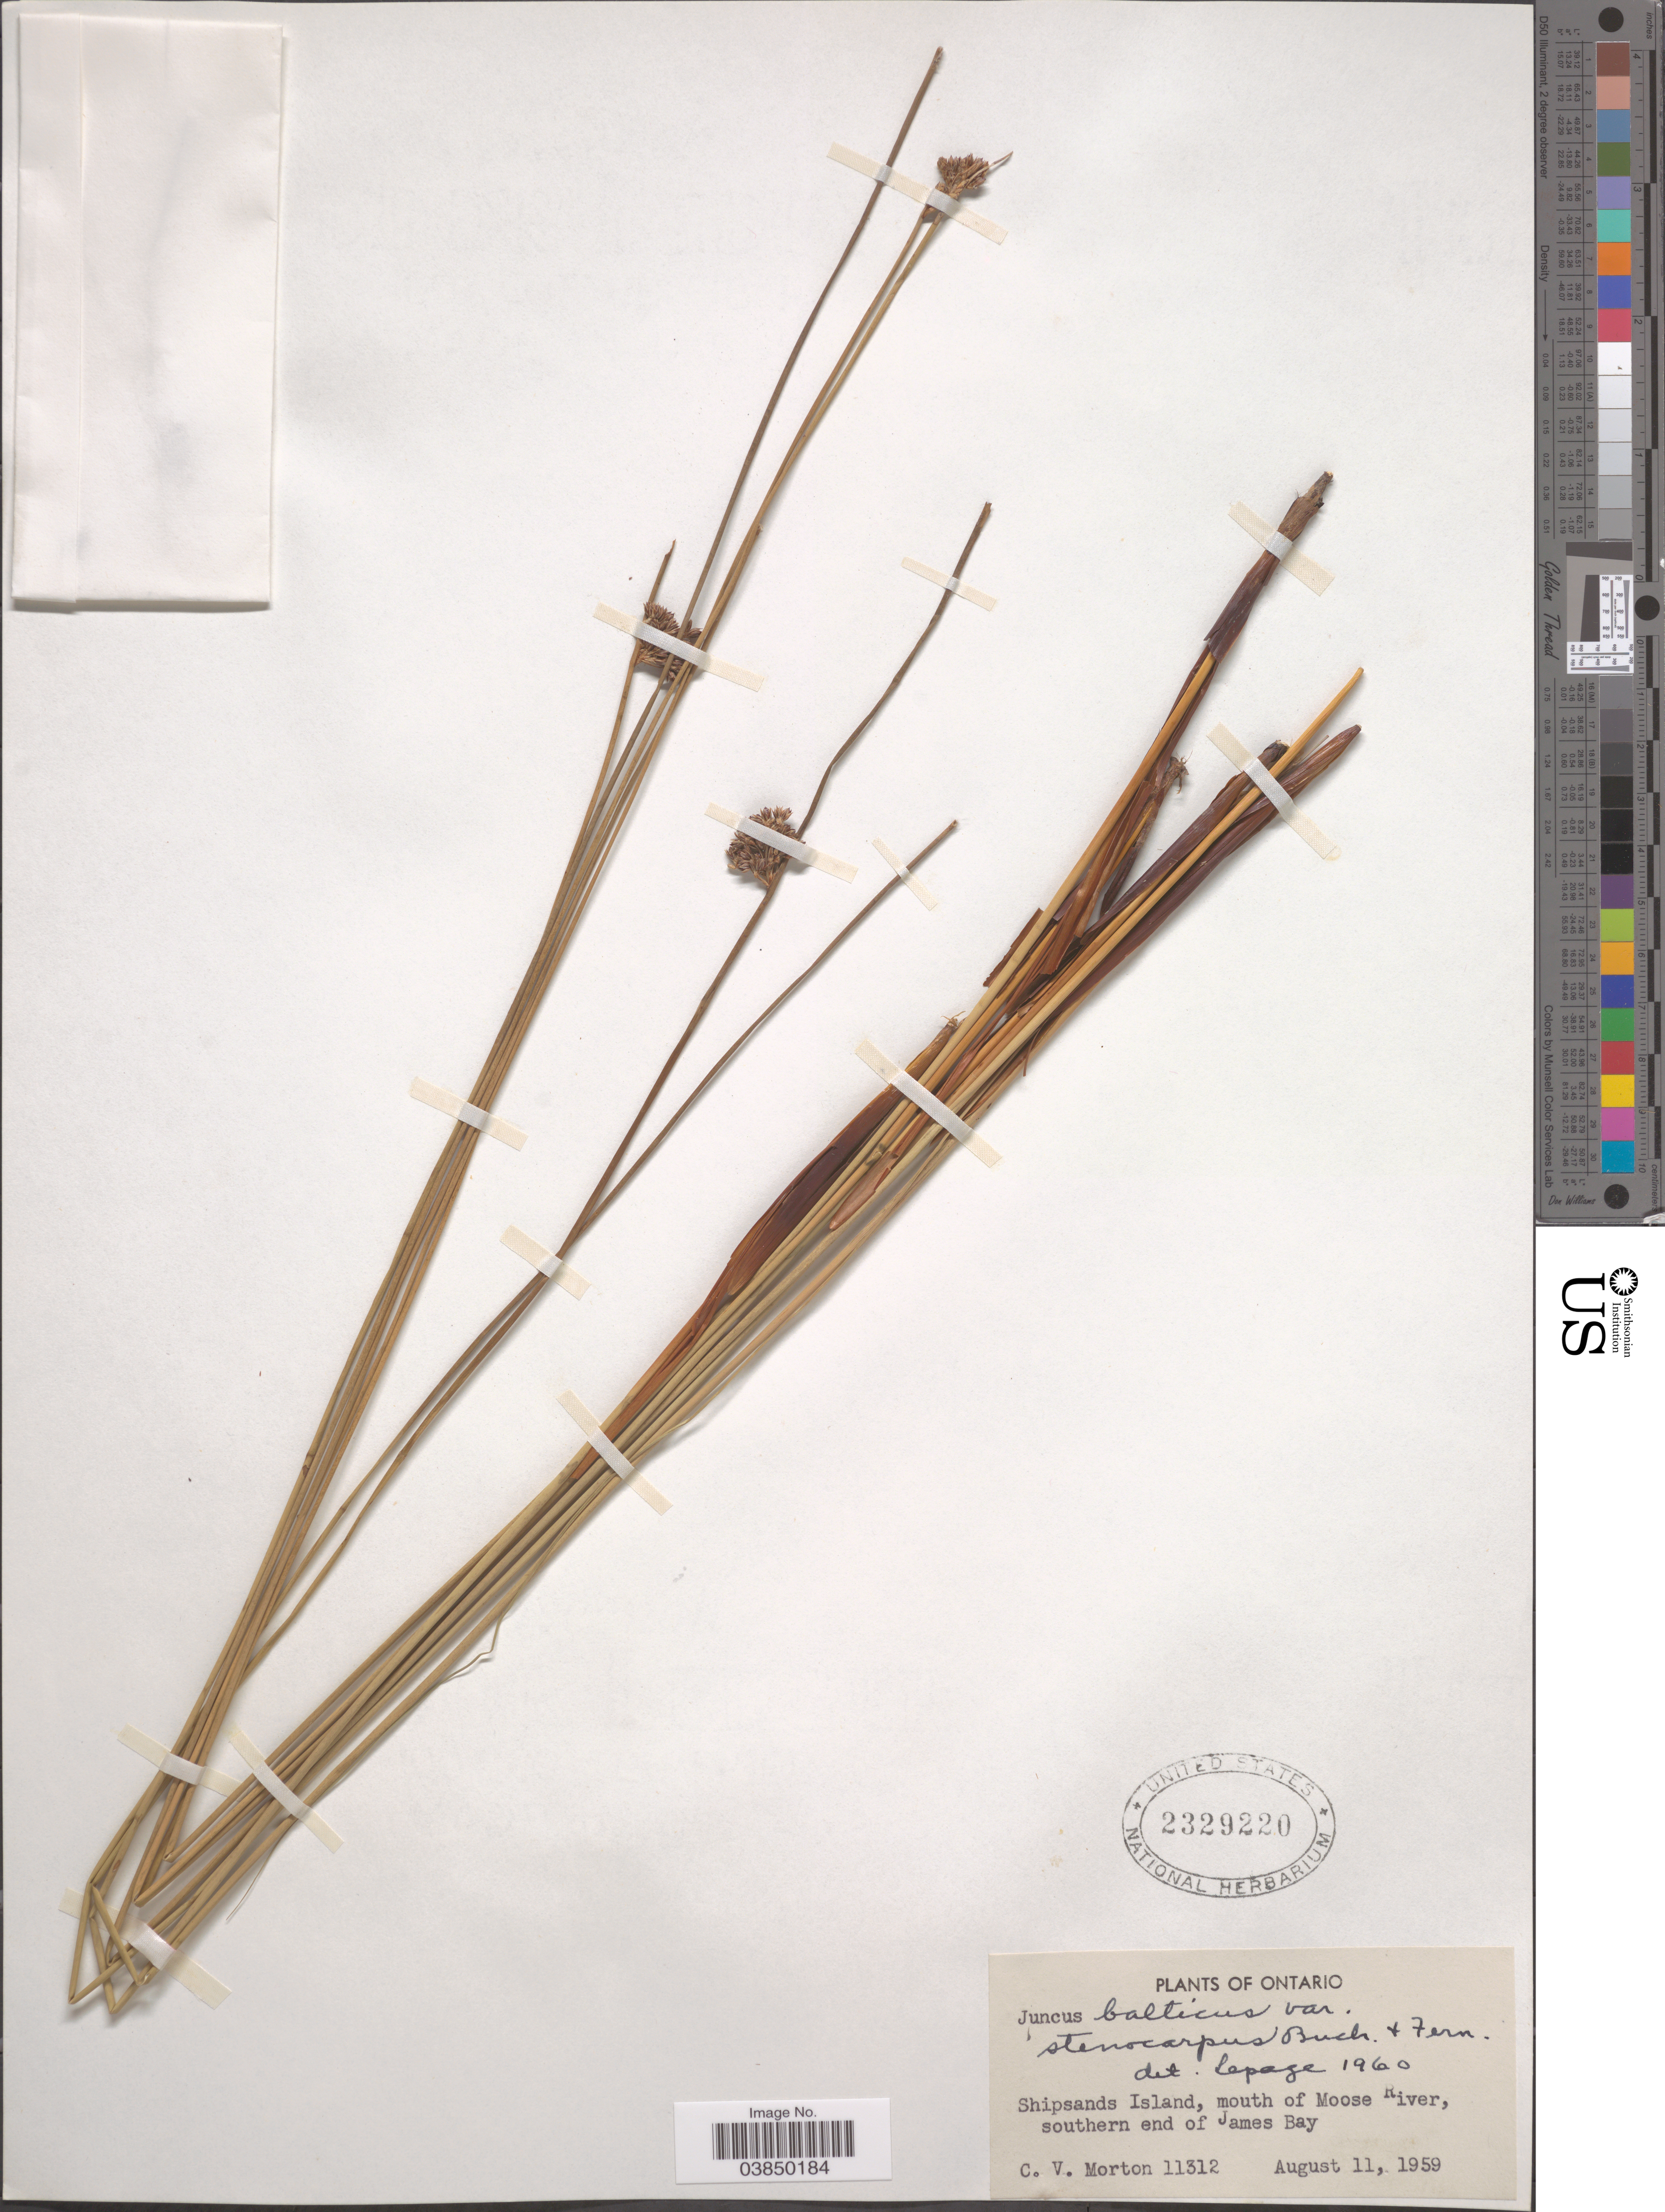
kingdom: Plantae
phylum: Tracheophyta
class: Liliopsida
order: Poales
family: Juncaceae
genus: Juncus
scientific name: Juncus balticus var. stenocarpus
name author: Fernald & Buchenau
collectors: C. V. Morton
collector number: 11312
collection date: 1959-08-11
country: Canada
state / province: Ontario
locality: Shipsands Island, mouth of Moose River, southern end of James Bay.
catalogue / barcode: US 2329220